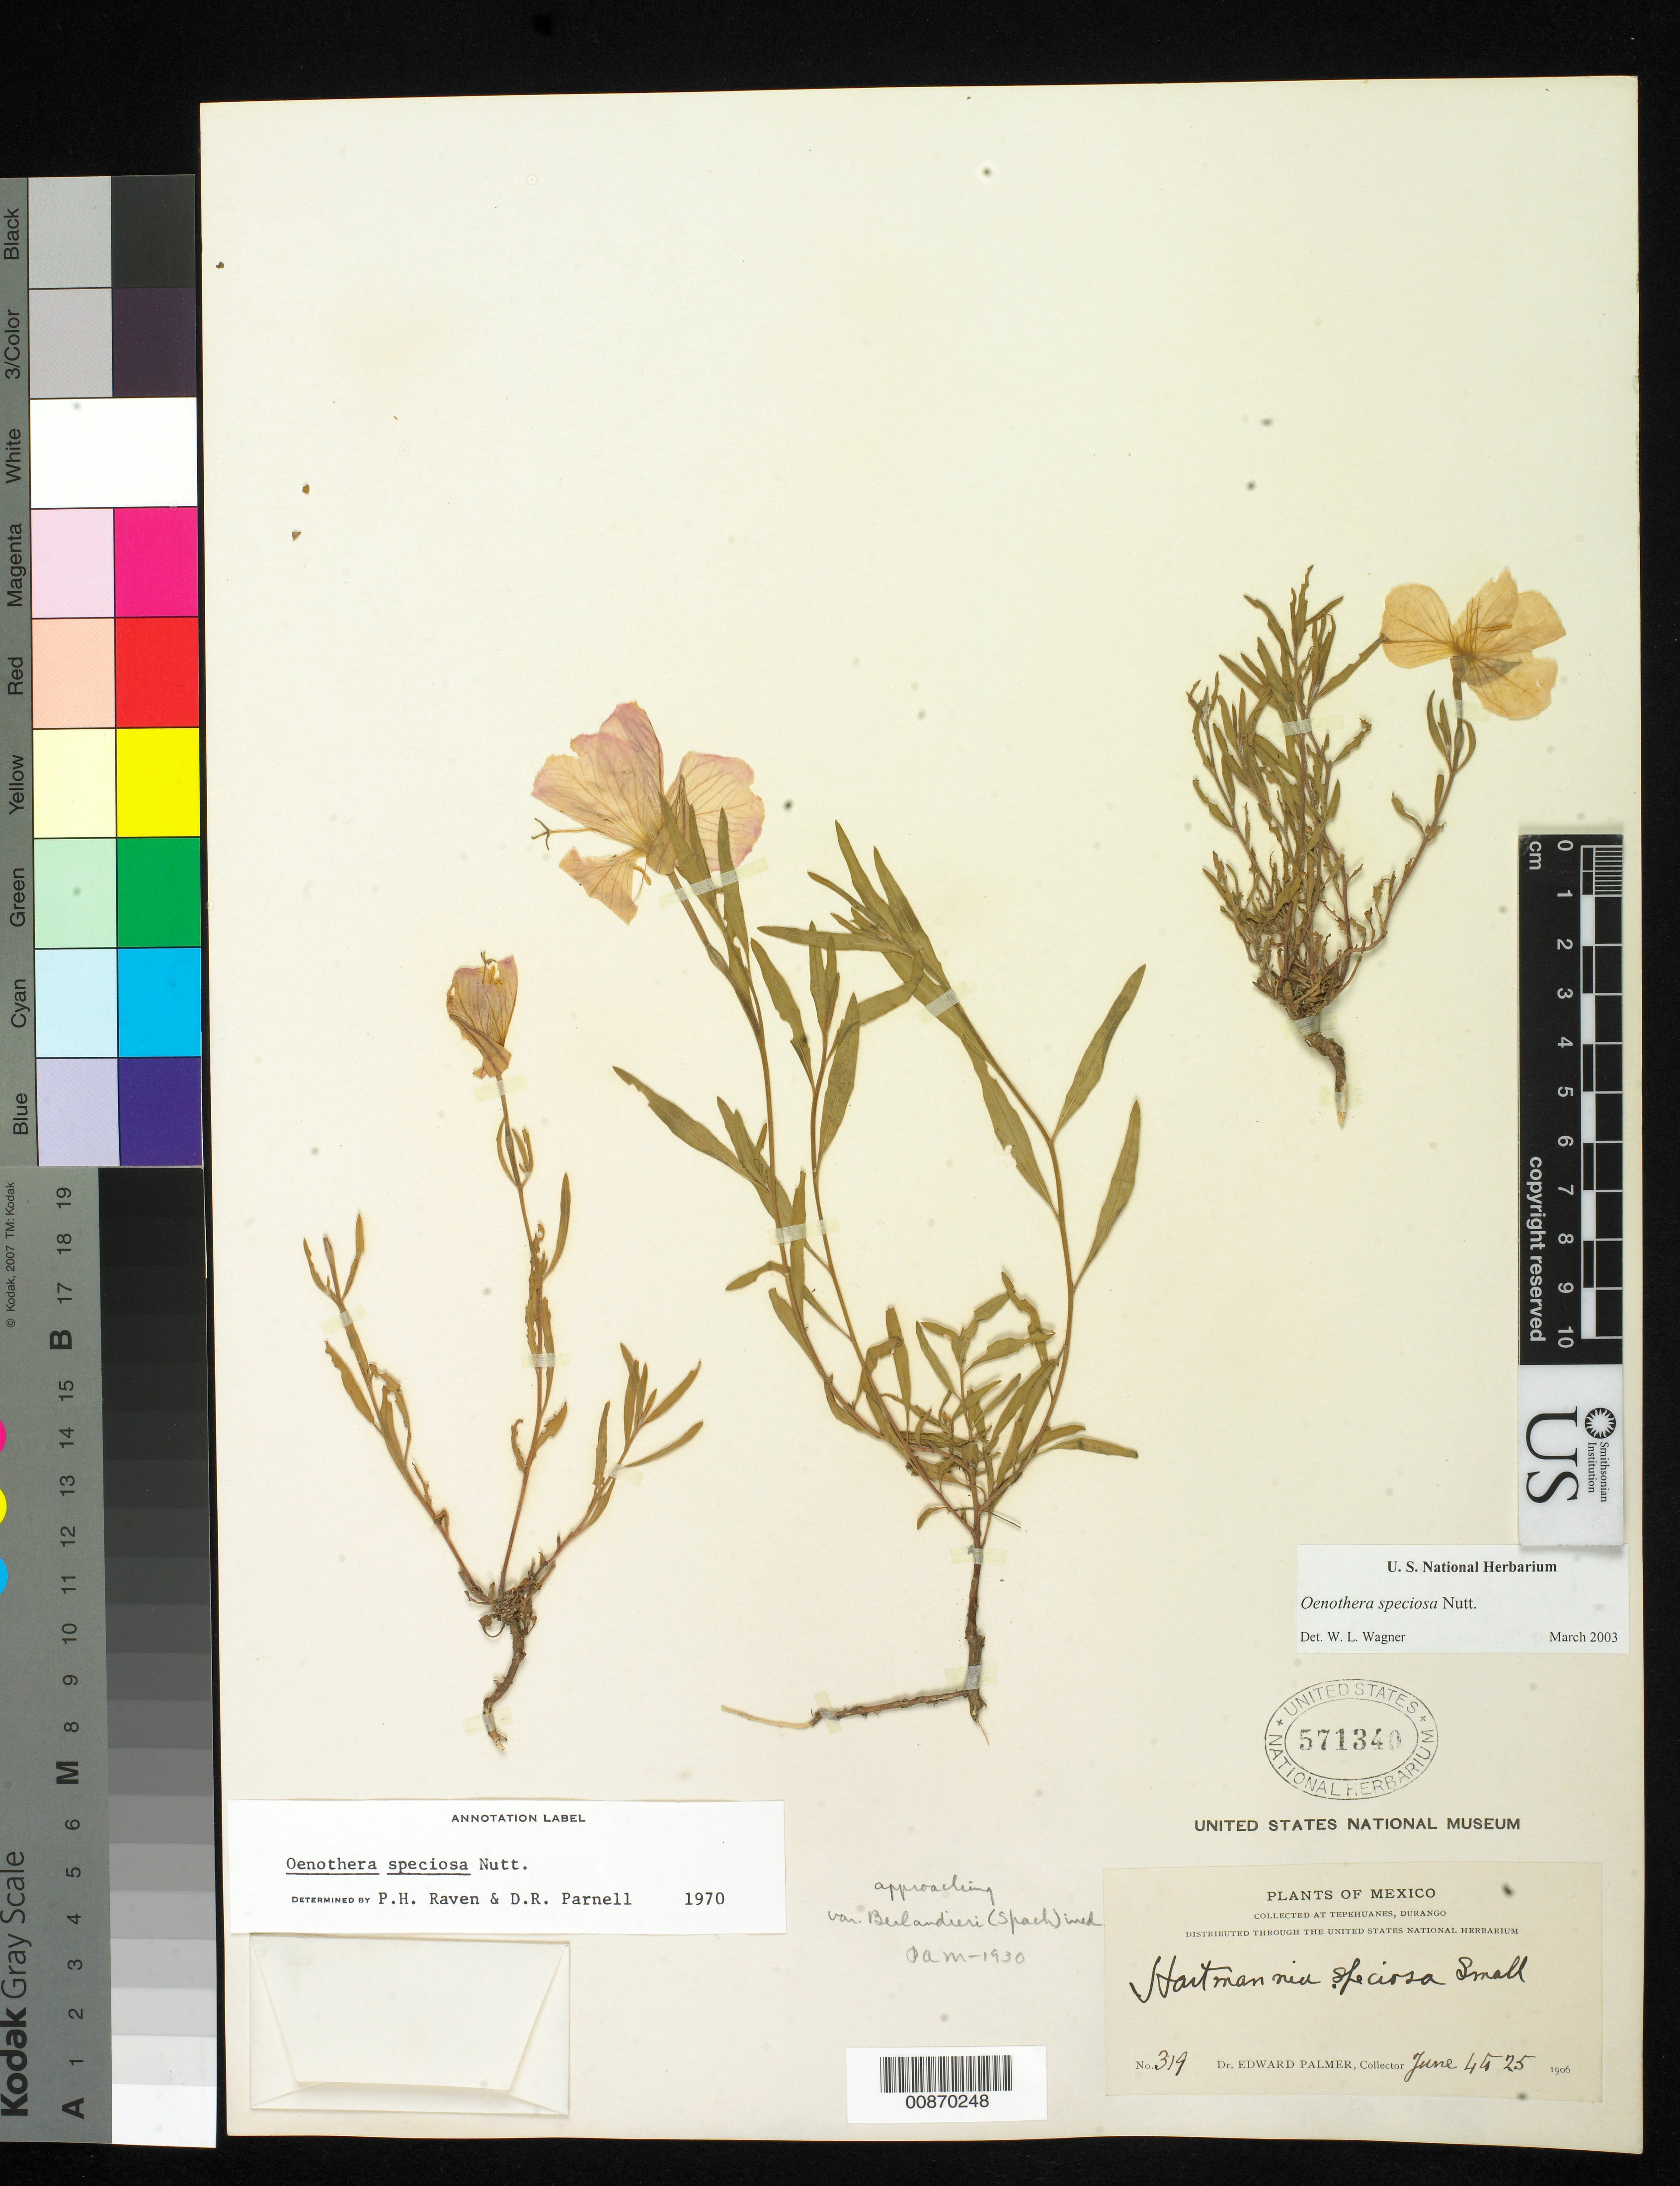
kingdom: Plantae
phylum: Tracheophyta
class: Magnoliopsida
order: Myrtales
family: Onagraceae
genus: Oenothera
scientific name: Oenothera speciosa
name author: Nutt.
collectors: E. Palmer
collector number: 319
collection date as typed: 04 Jun 1906 to 25 Jun 1906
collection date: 1906-06-04/1906-06-25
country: Mexico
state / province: Durango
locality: Tepehuanes, Durango.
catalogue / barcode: US 571340